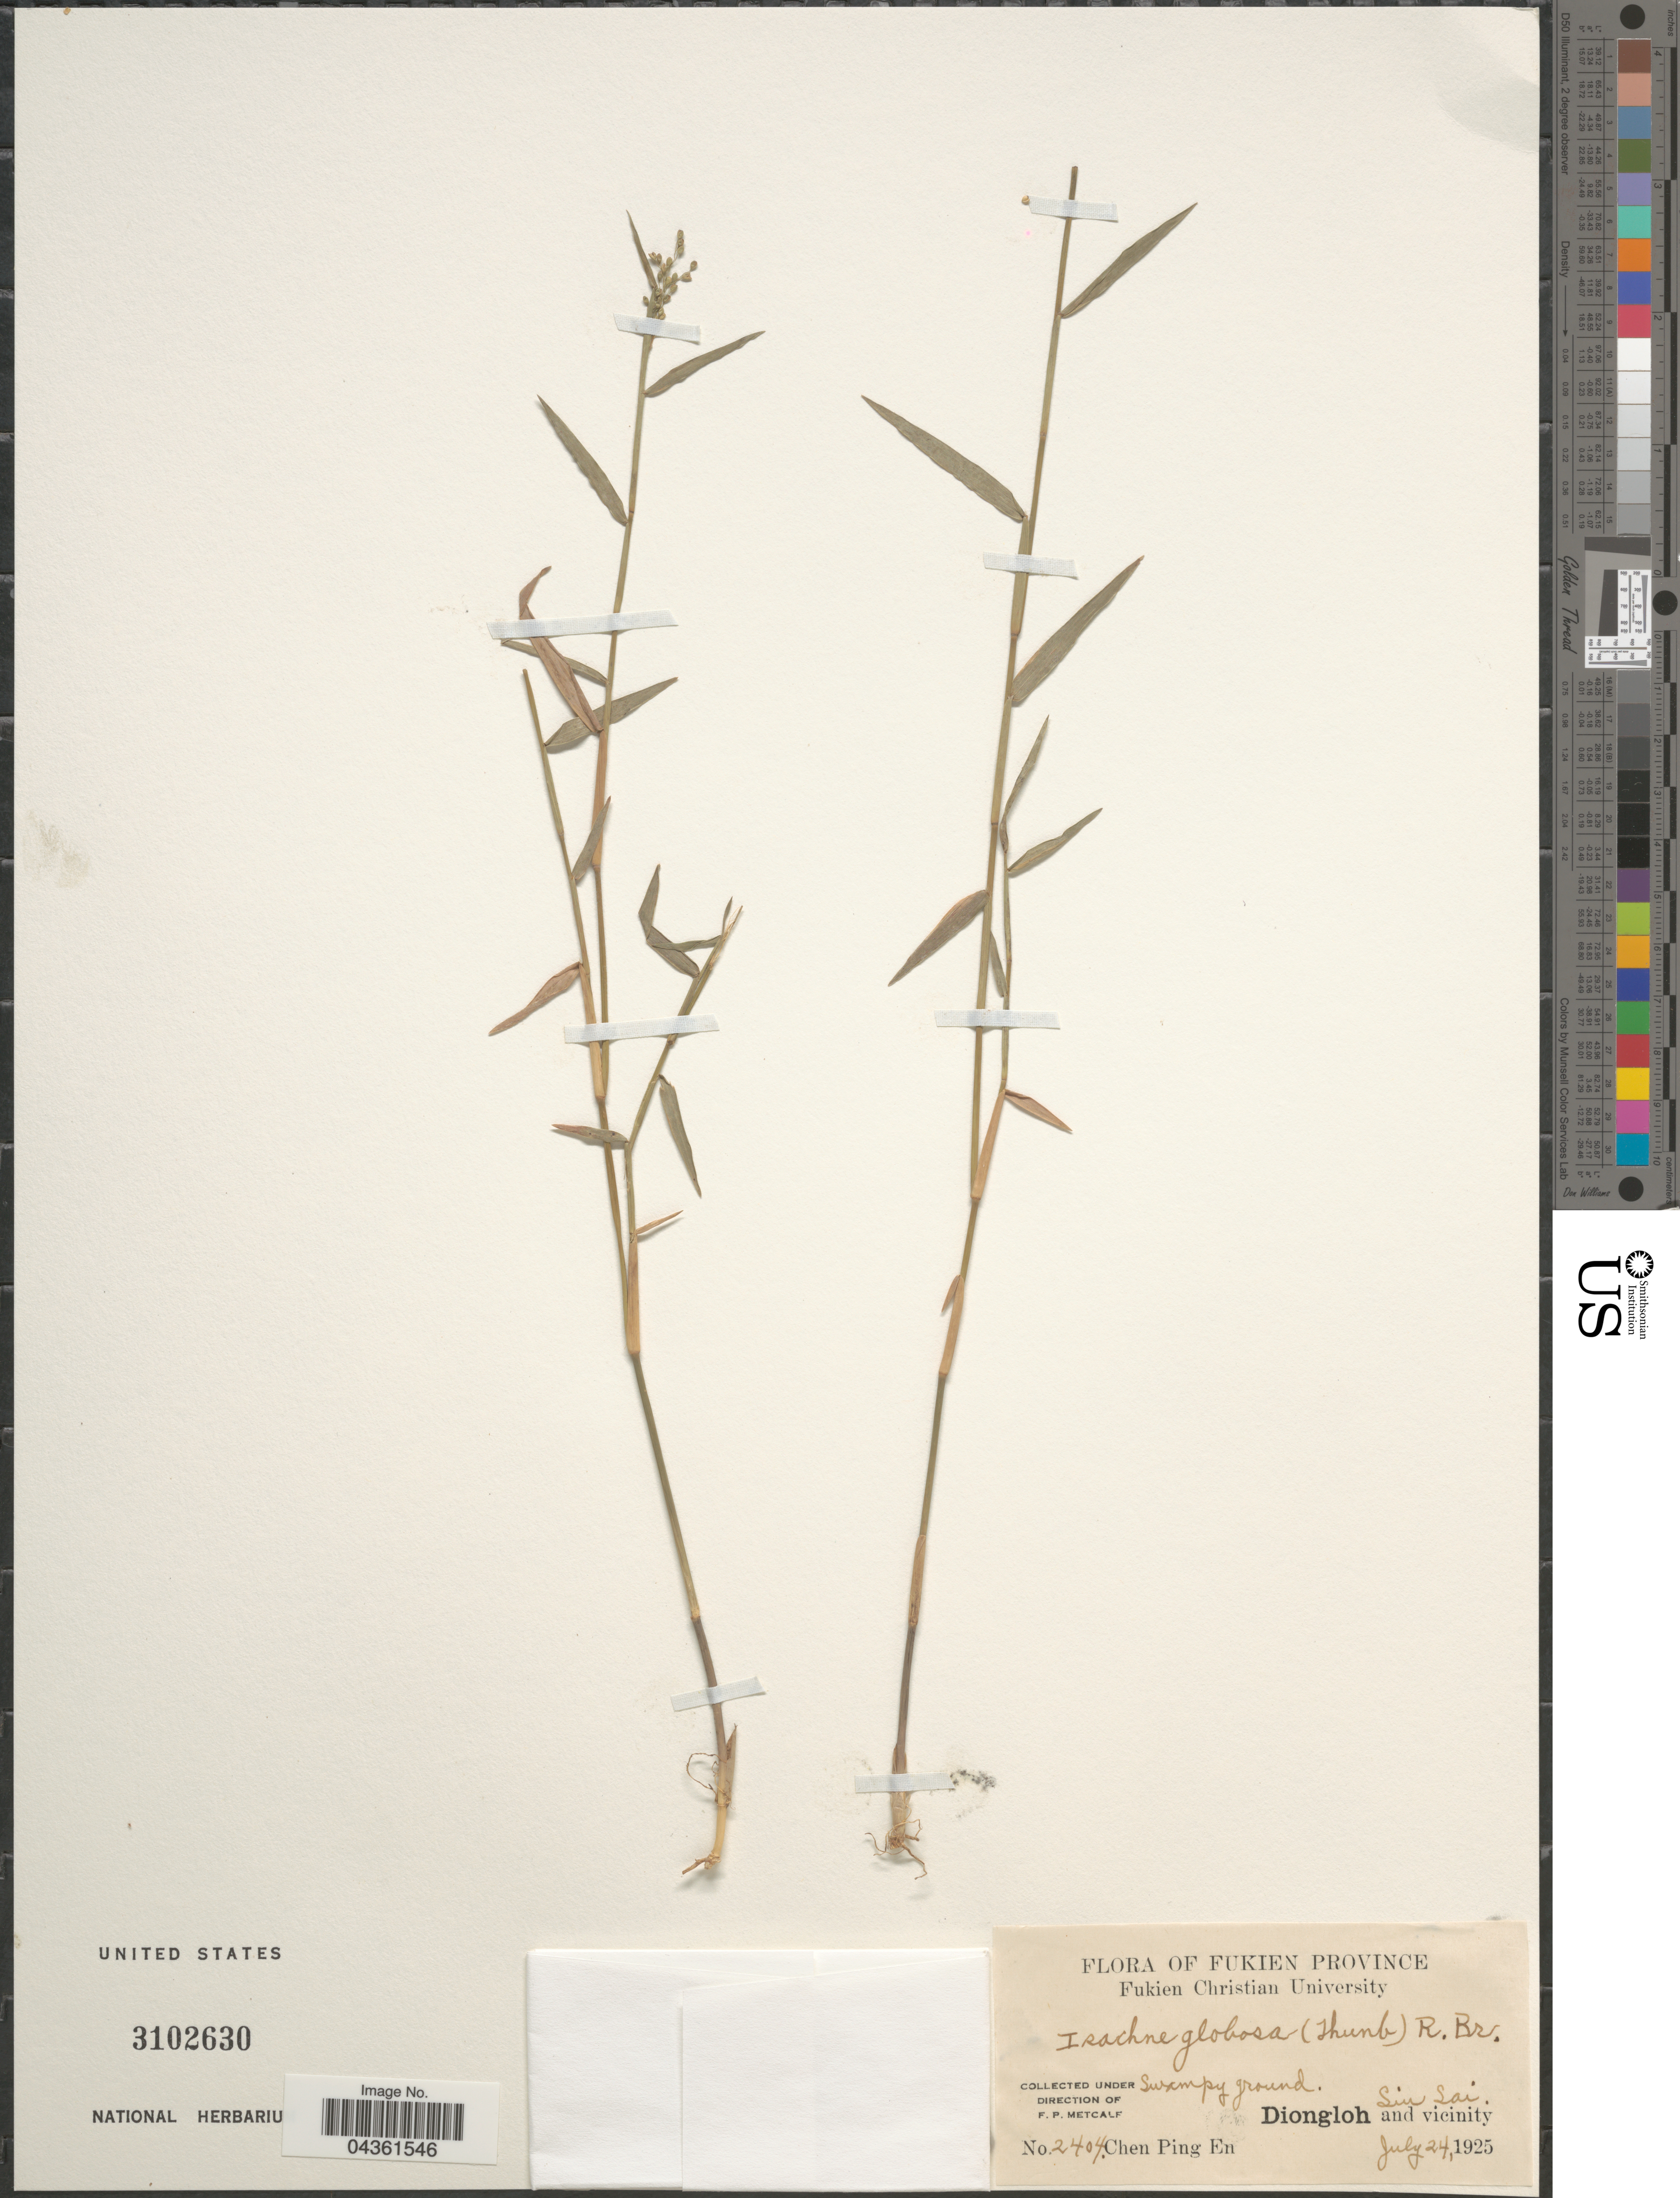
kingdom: Plantae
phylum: Tracheophyta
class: Liliopsida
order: Poales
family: Poaceae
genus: Isachne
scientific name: Isachne globosa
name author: (Thunb.) Kuntze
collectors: C. Ping En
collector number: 2404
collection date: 1925-07-24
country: China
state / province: Fujian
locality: Fukien Province. Sin Sai. Diongloh and vicinity.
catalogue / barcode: US 3102630